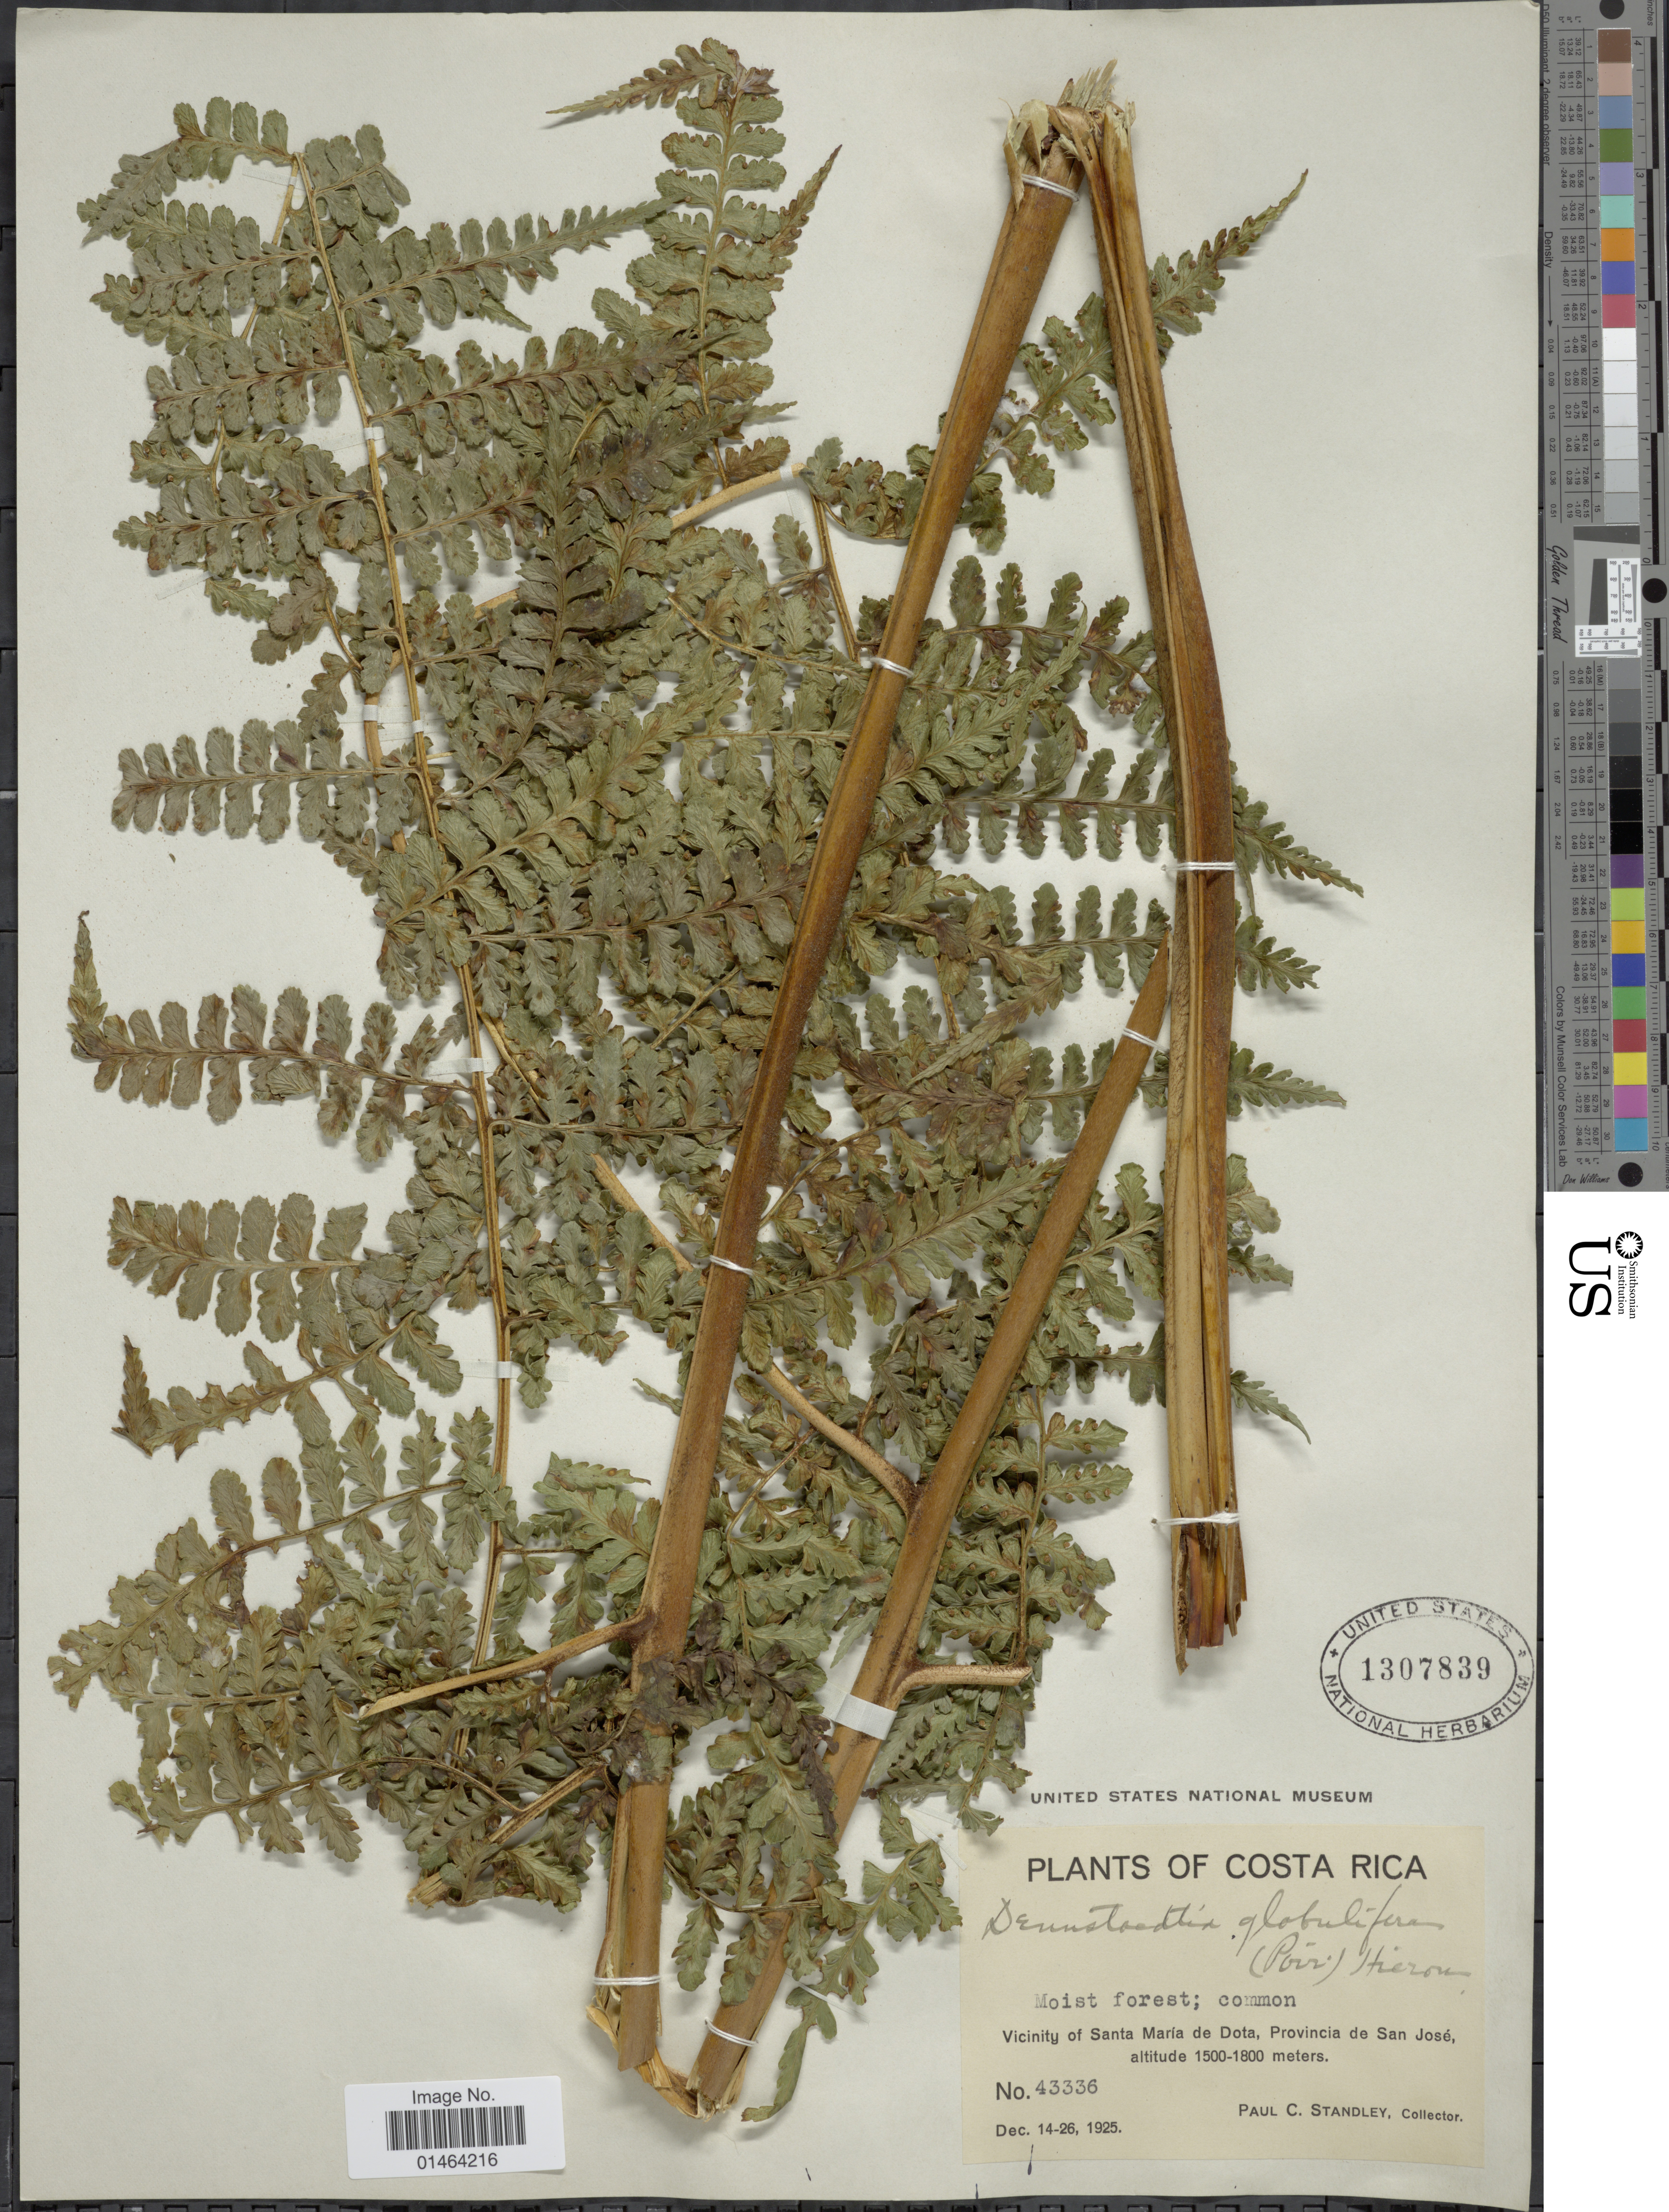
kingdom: Plantae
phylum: Tracheophyta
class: Polypodiopsida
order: Polypodiales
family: Dennstaedtiaceae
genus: Dennstaedtia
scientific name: Dennstaedtia globulifera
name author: (Poir.) Hieron.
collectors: P. C. Standley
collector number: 43336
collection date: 1925-12-14/1925-12-26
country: Costa Rica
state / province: San José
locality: Vicinity of Santa Maria de Dota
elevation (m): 457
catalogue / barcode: US 1307839